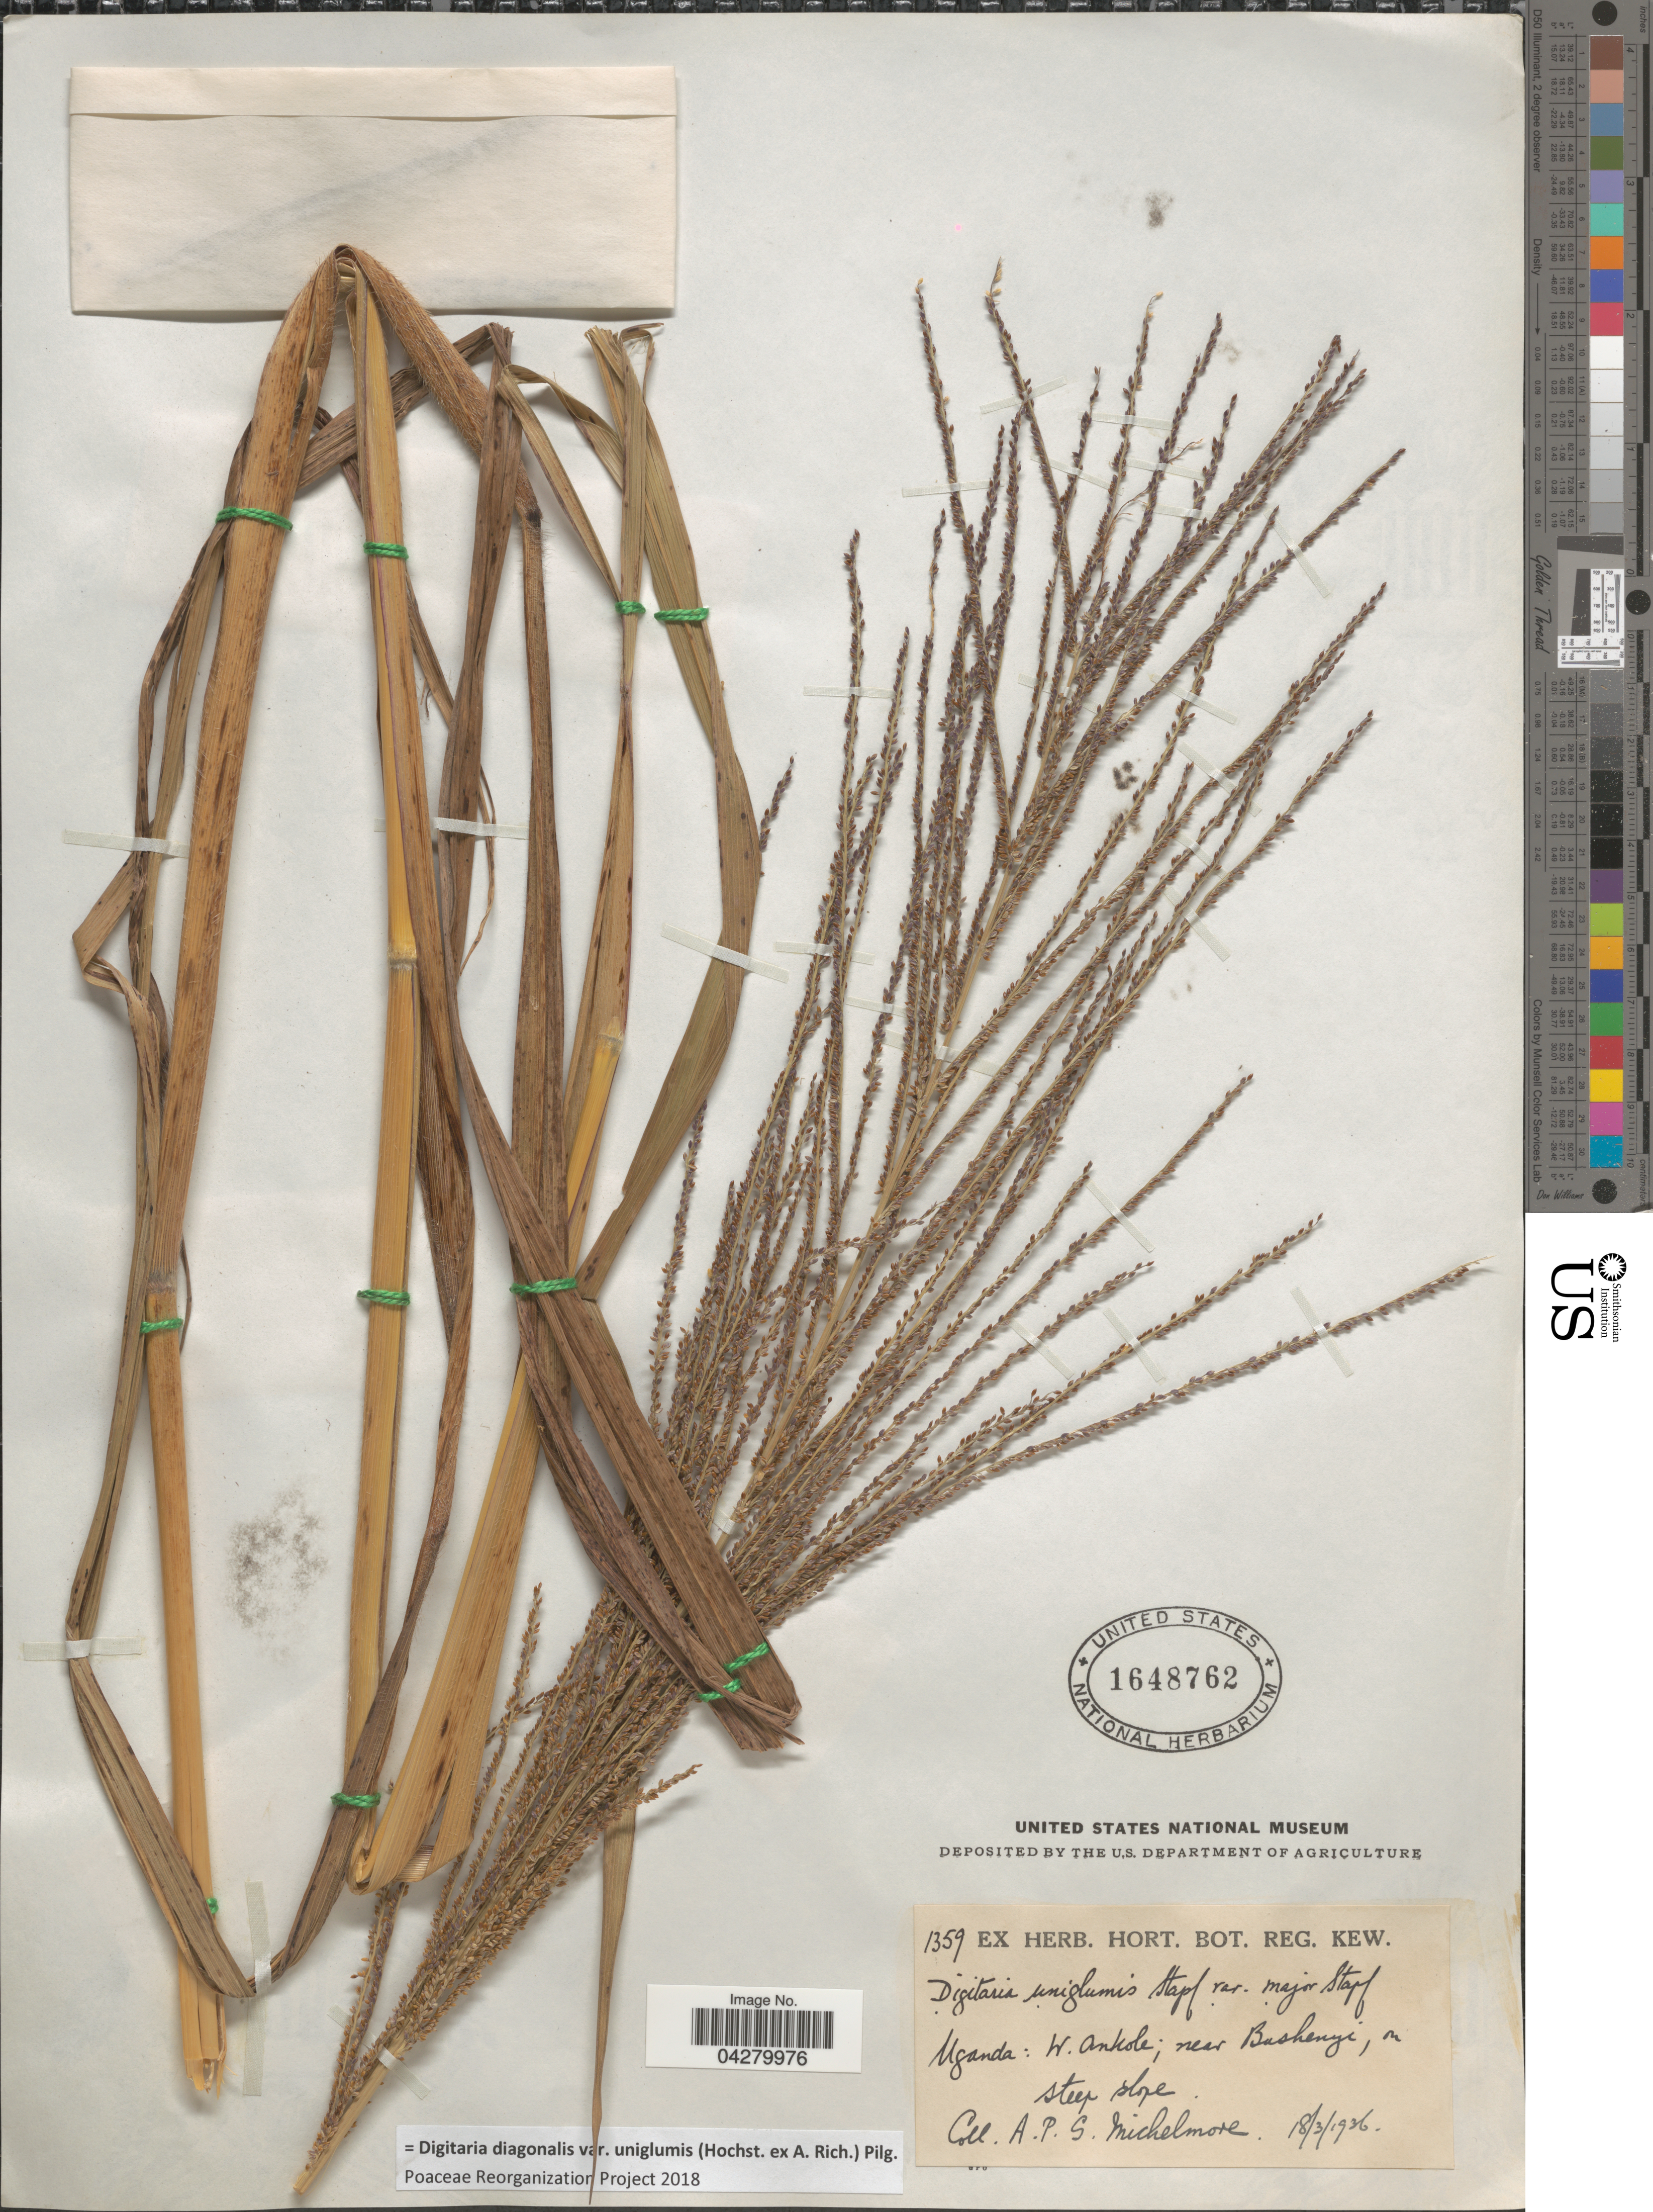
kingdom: Plantae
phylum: Tracheophyta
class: Liliopsida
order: Poales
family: Poaceae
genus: Digitaria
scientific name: Digitaria diagonalis var. uniglumis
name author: (Hochst. ex A. Rich.) Pilg.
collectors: A. Michelmore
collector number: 1359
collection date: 1936-03-18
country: Uganda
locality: W. Ankole; near Bushenyi.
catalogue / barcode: US 1648762